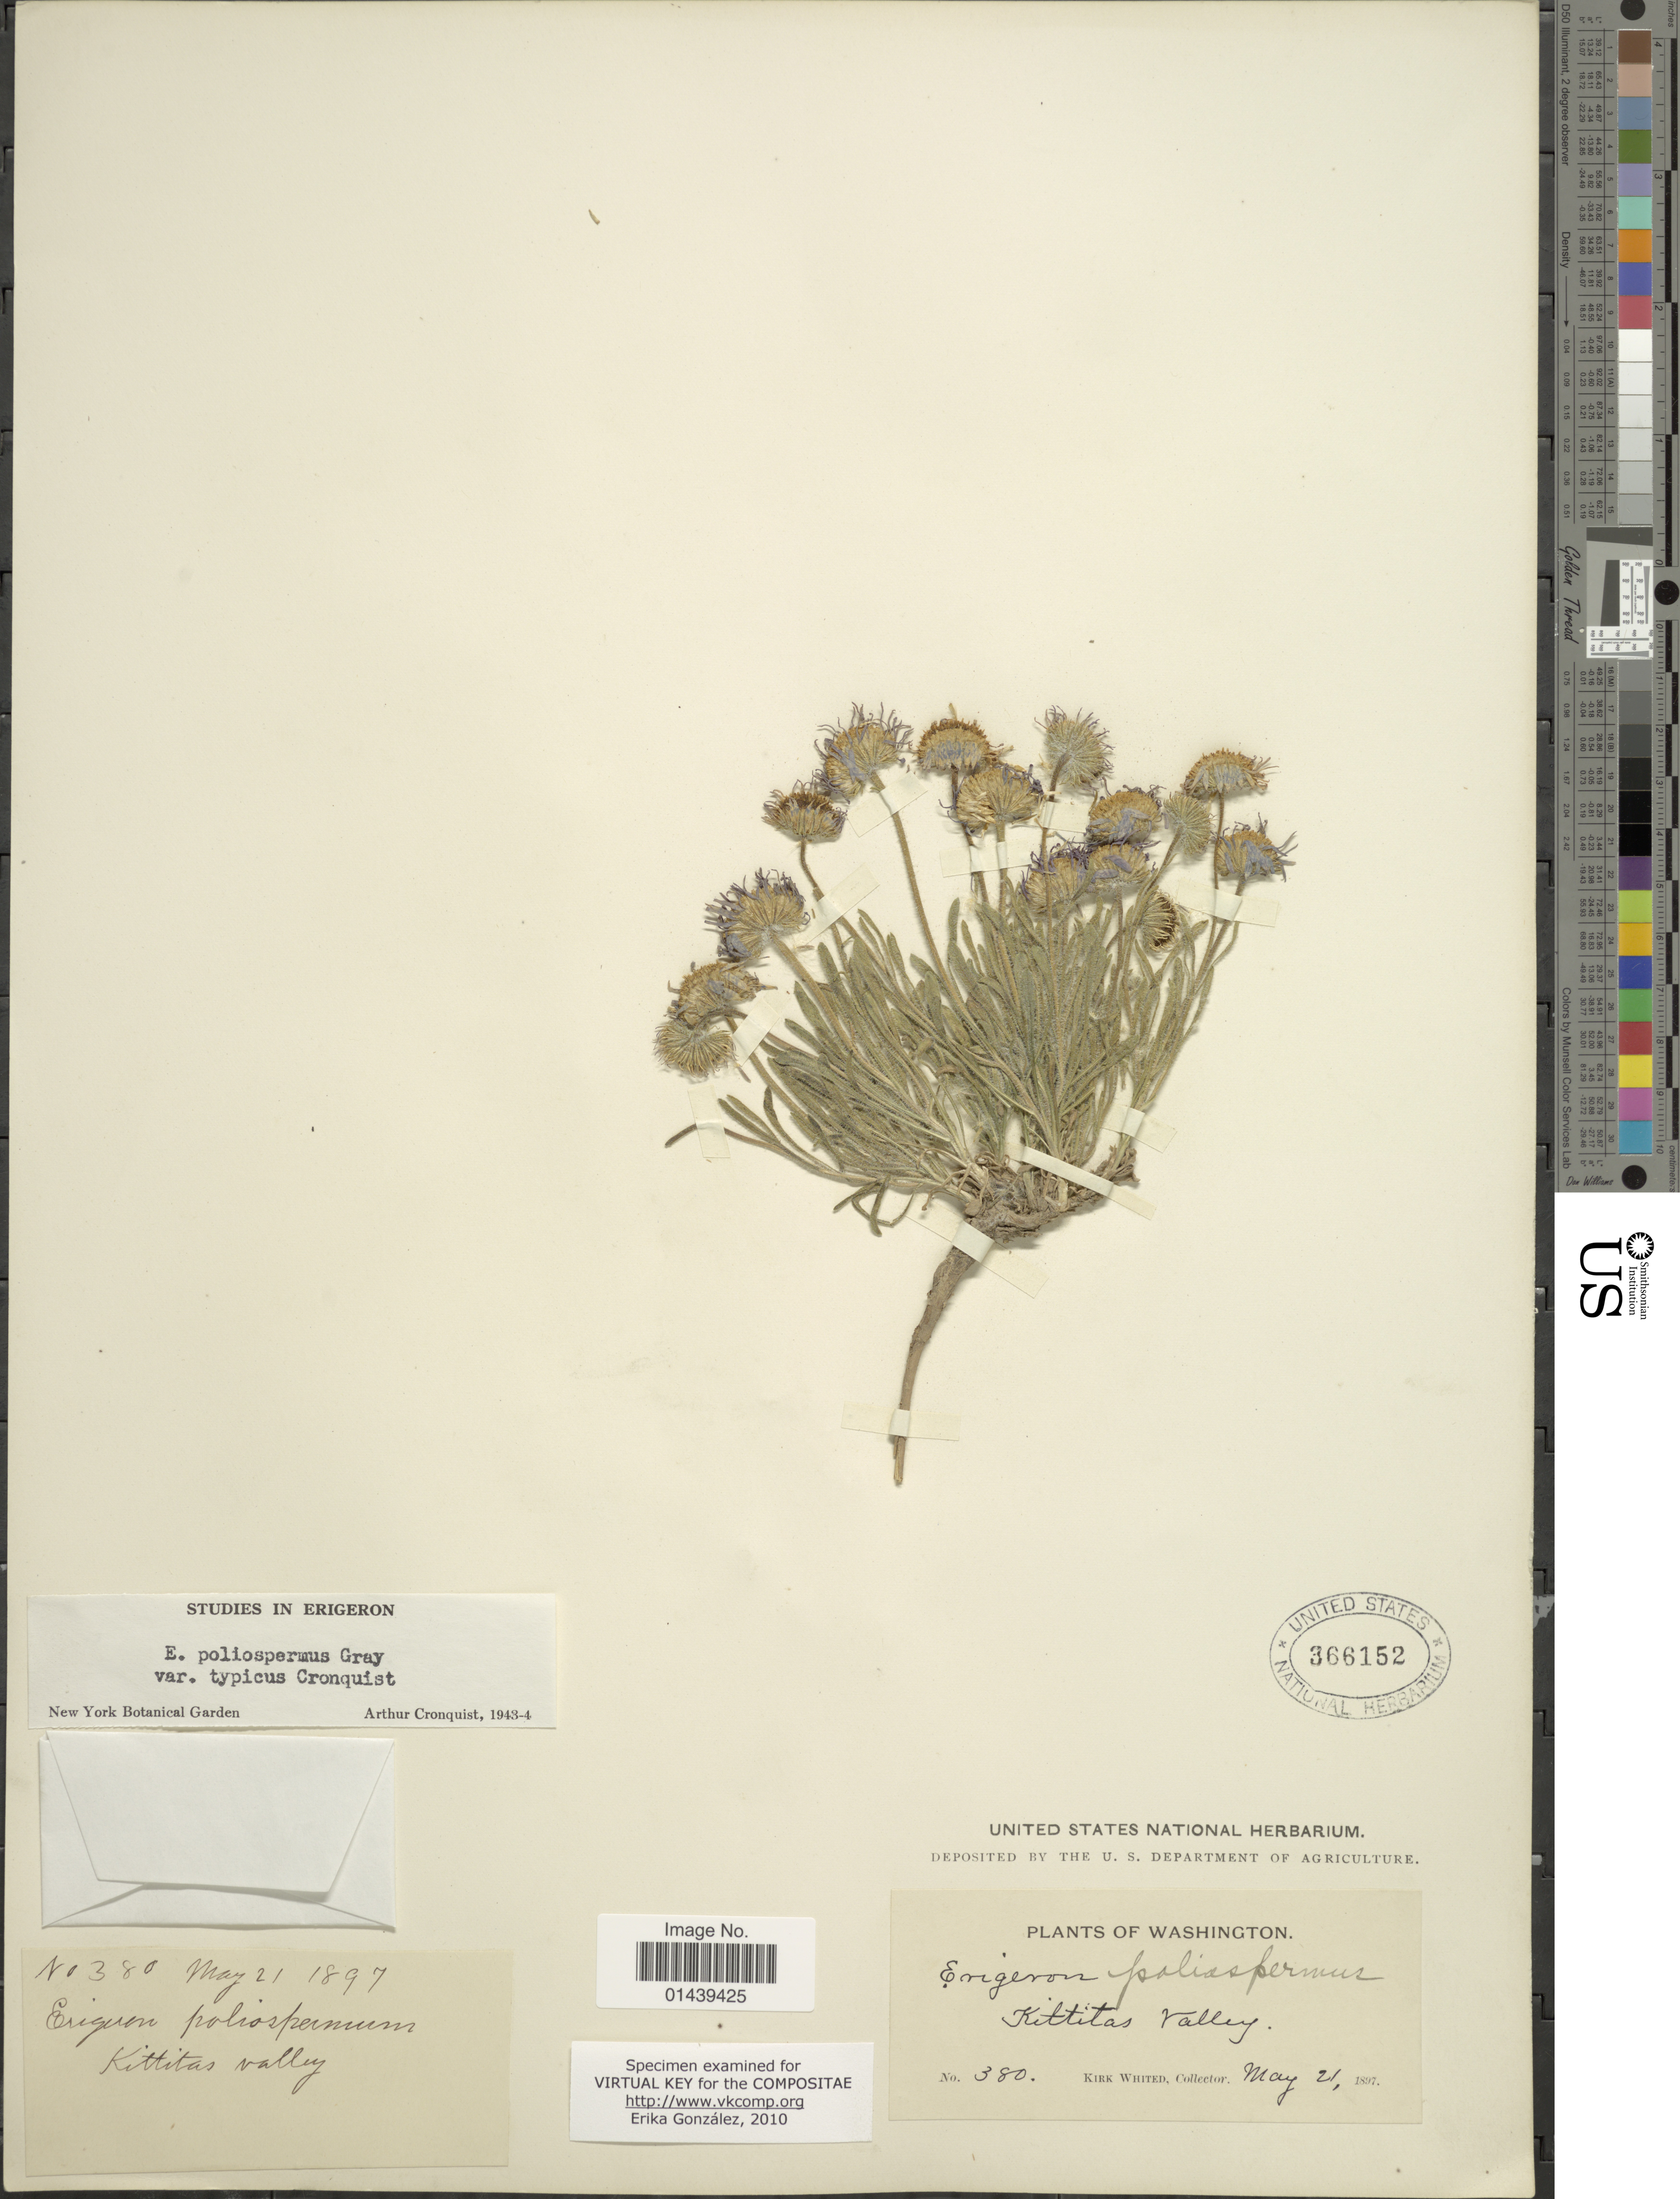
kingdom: Plantae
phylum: Tracheophyta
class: Magnoliopsida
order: Asterales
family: Asteraceae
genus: Erigeron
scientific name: Erigeron poliospermus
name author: A. Gray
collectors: K. Whited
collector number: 380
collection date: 1897-05-21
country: United States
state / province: Washington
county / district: Kittitas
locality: Kittitas Valley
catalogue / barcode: US 366152